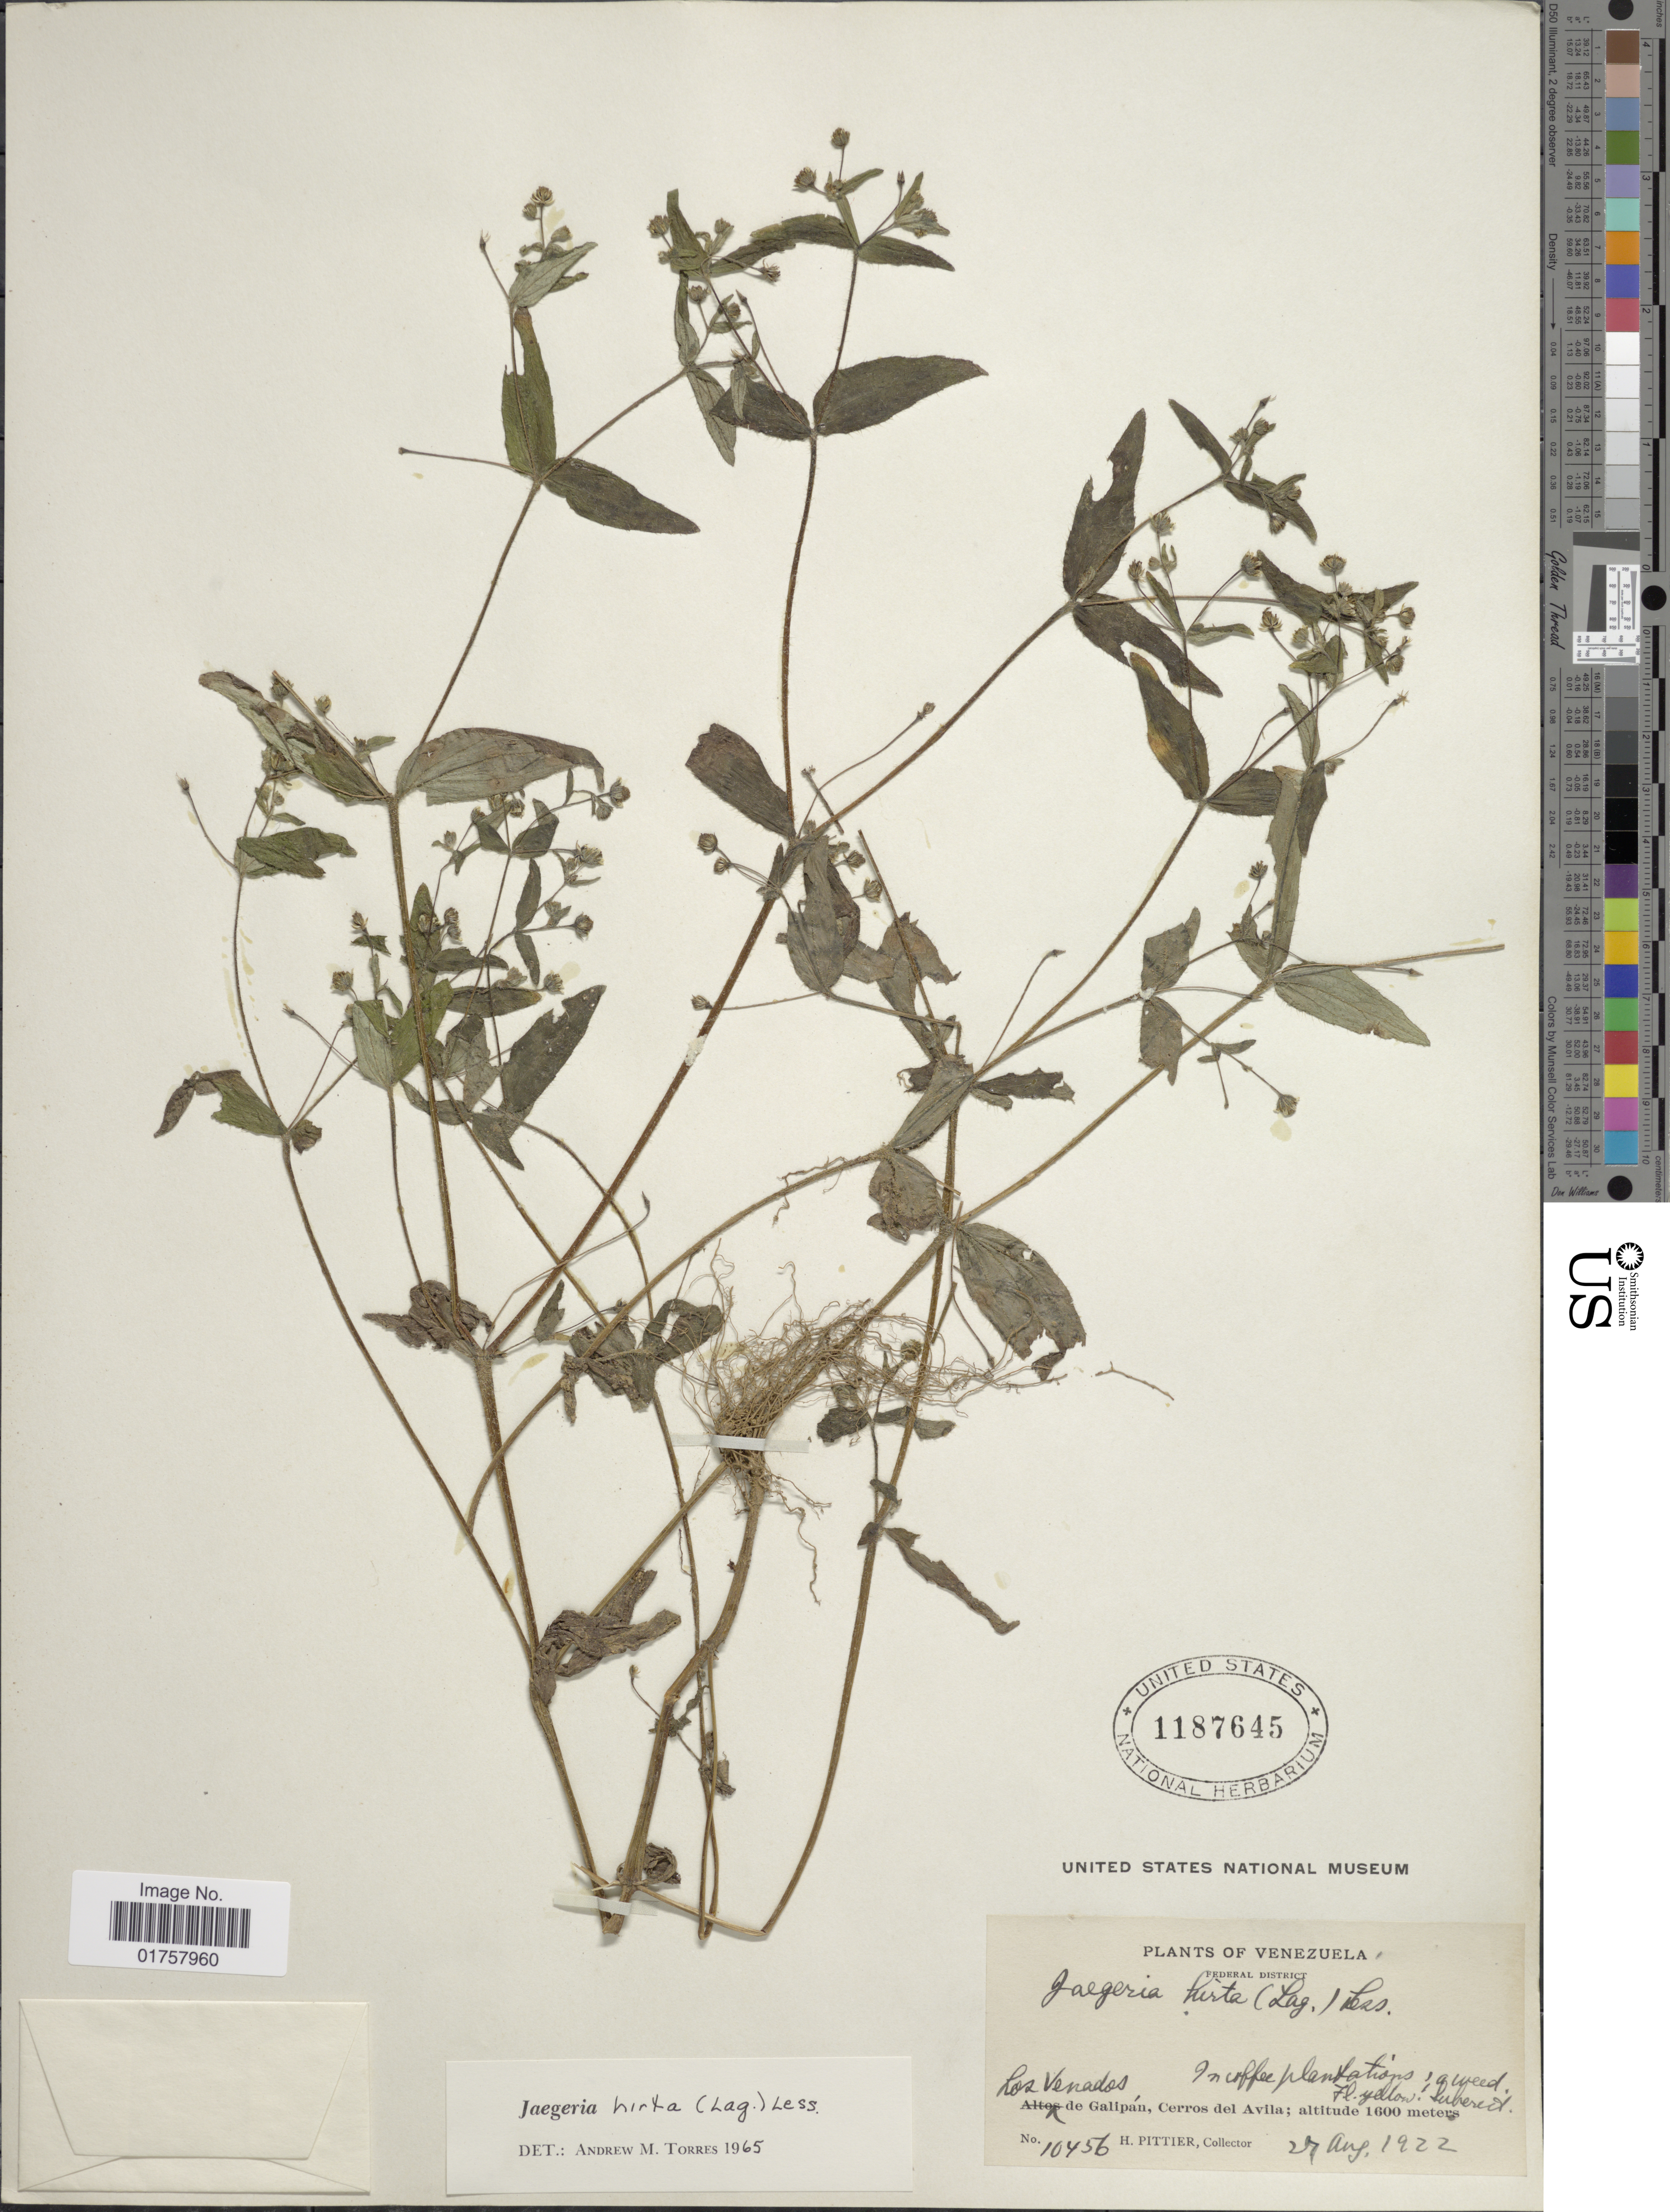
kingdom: Plantae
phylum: Tracheophyta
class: Magnoliopsida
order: Asterales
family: Asteraceae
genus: Jaegeria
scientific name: Jaegeria hirta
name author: (Lag.) Less.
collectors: H. F. Pittier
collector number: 10456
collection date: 1922-08-27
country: Venezuela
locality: Federal District, Los Venados de Galipán, Cerros del Avila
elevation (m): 1600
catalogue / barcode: US 1187645